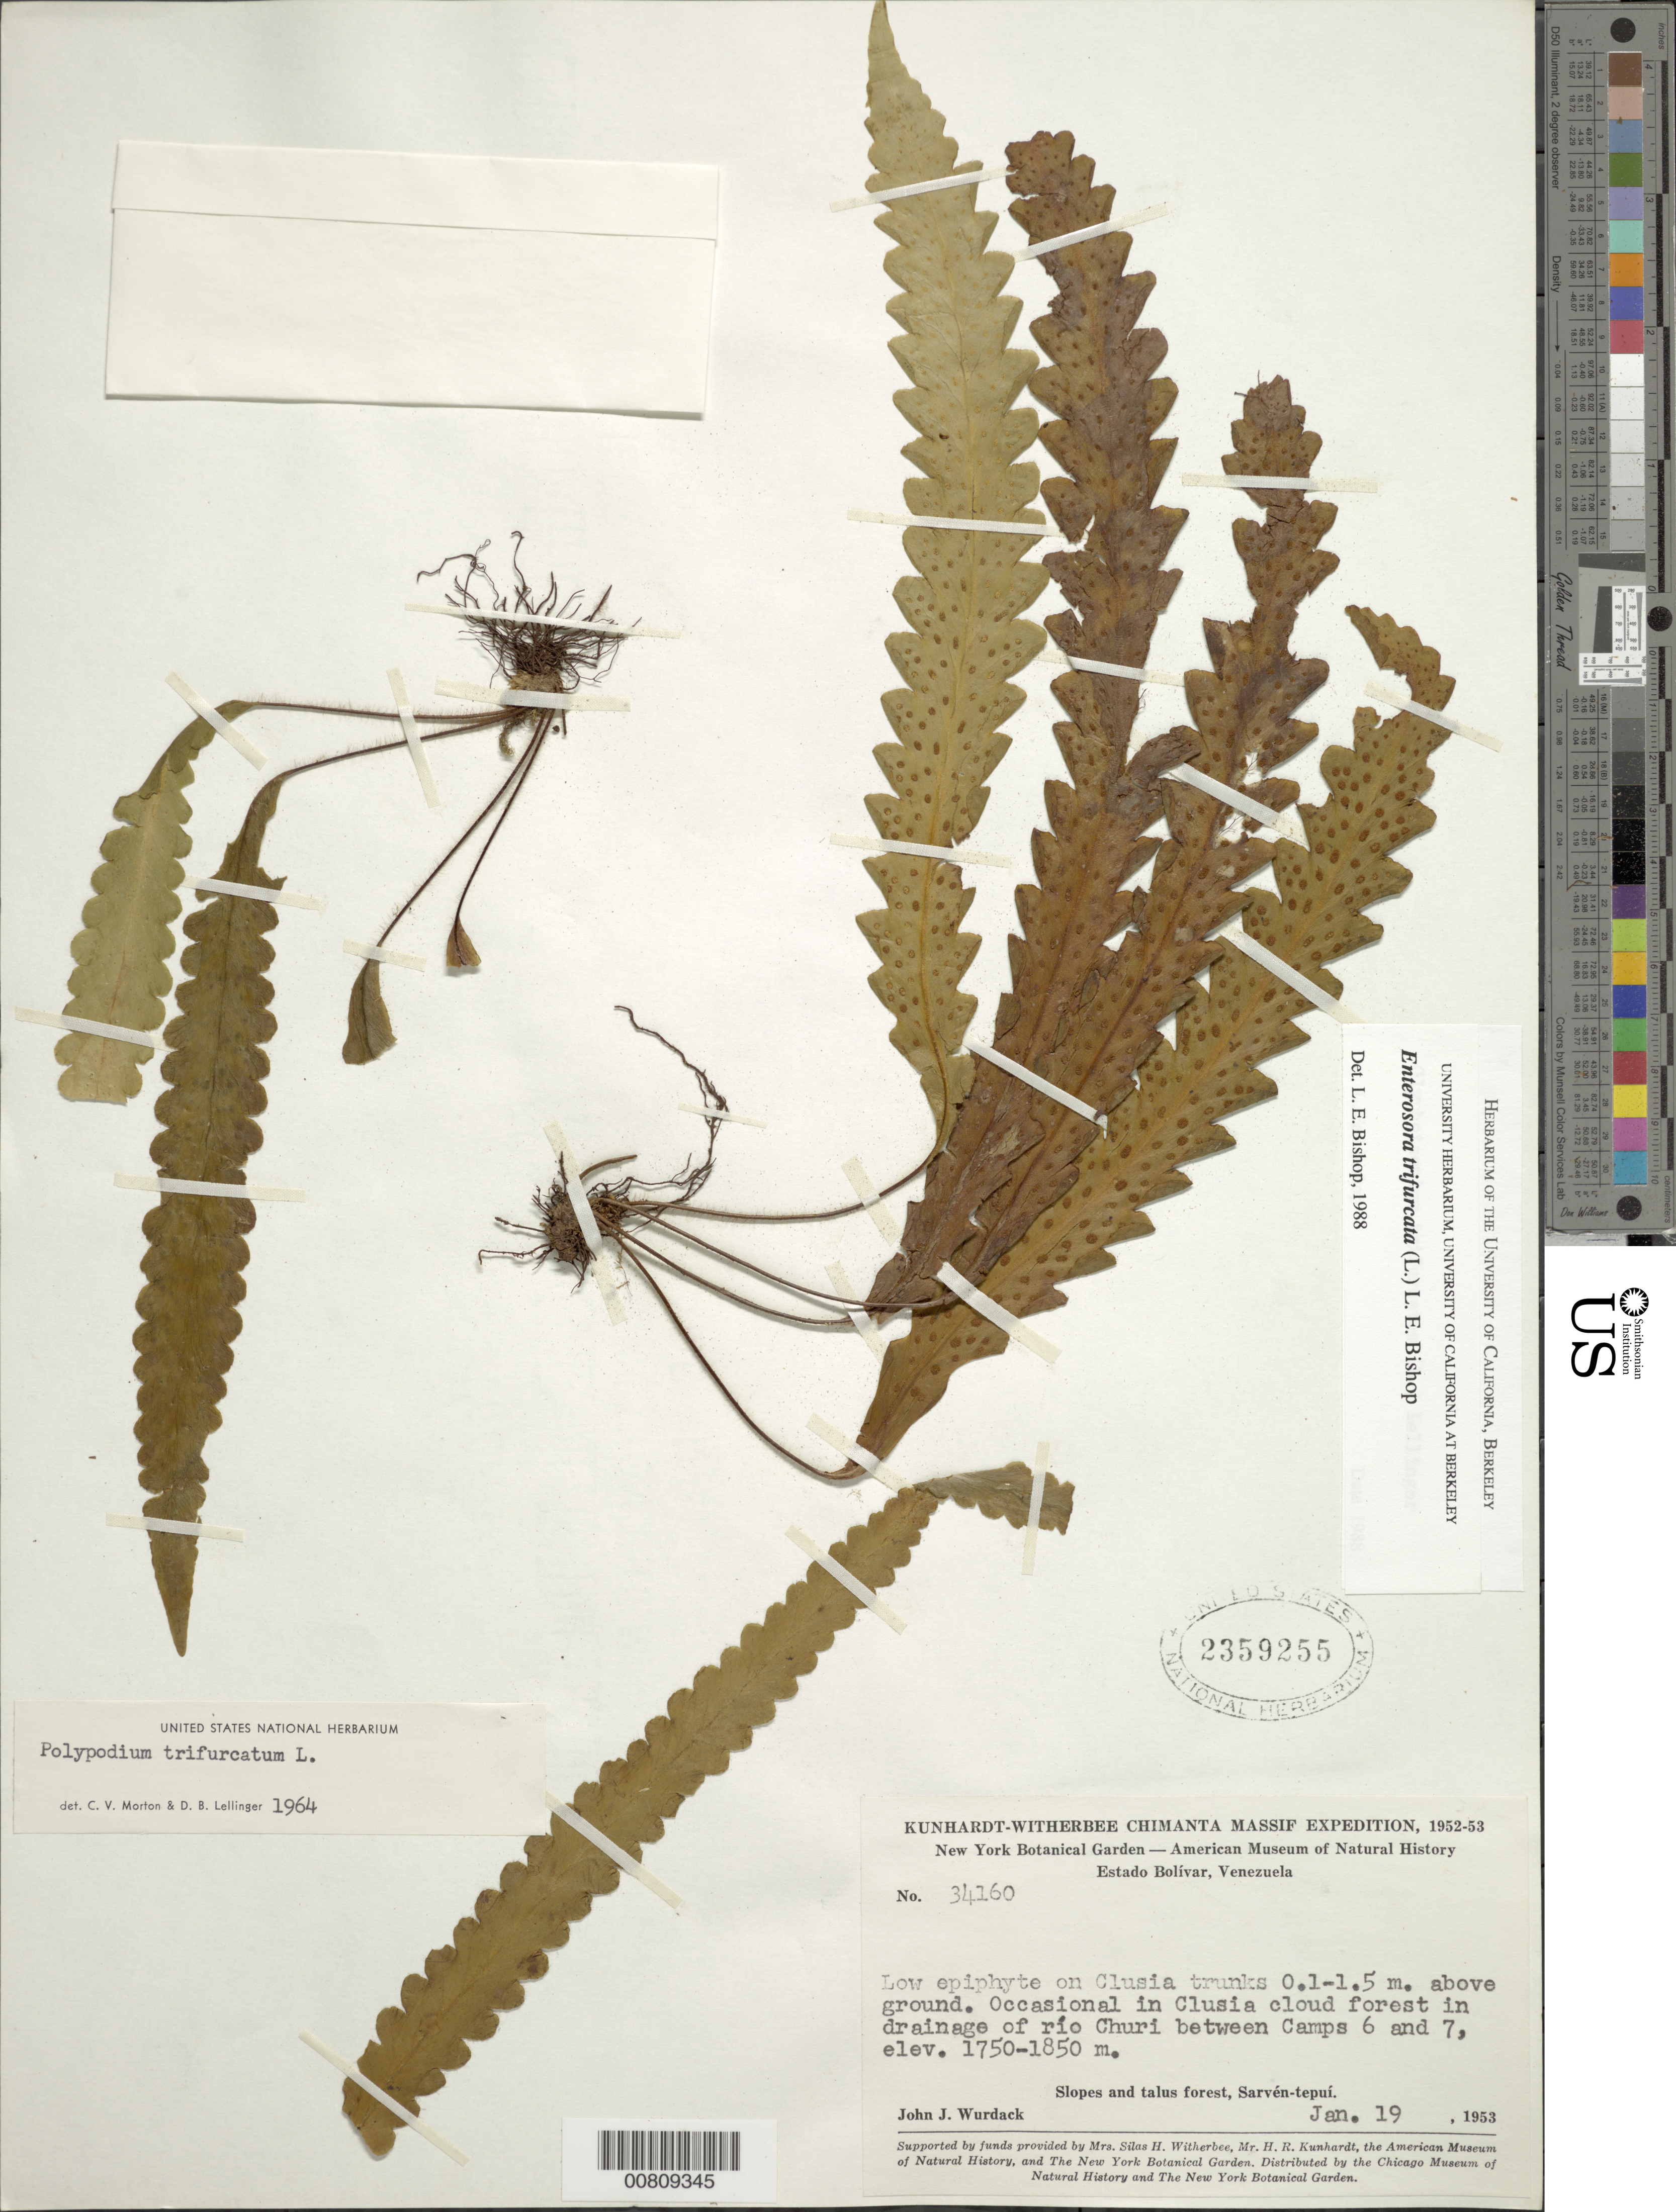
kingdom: Plantae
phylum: Tracheophyta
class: Polypodiopsida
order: Polypodiales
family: Polypodiaceae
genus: Enterosora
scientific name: Enterosora trifurcata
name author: (L.) L.E. Bishop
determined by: Bishop, L. E.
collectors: J. J. Wurdack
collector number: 34160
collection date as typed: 19-Jan-53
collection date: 1953-01-19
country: Venezuela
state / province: Bolívar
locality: Río Churi, between camp 6 and 7; Sarvén-tepuí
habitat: On Clusia trunks, in Clusia cloud forest in drainage of river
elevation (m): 1750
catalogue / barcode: US 2359255